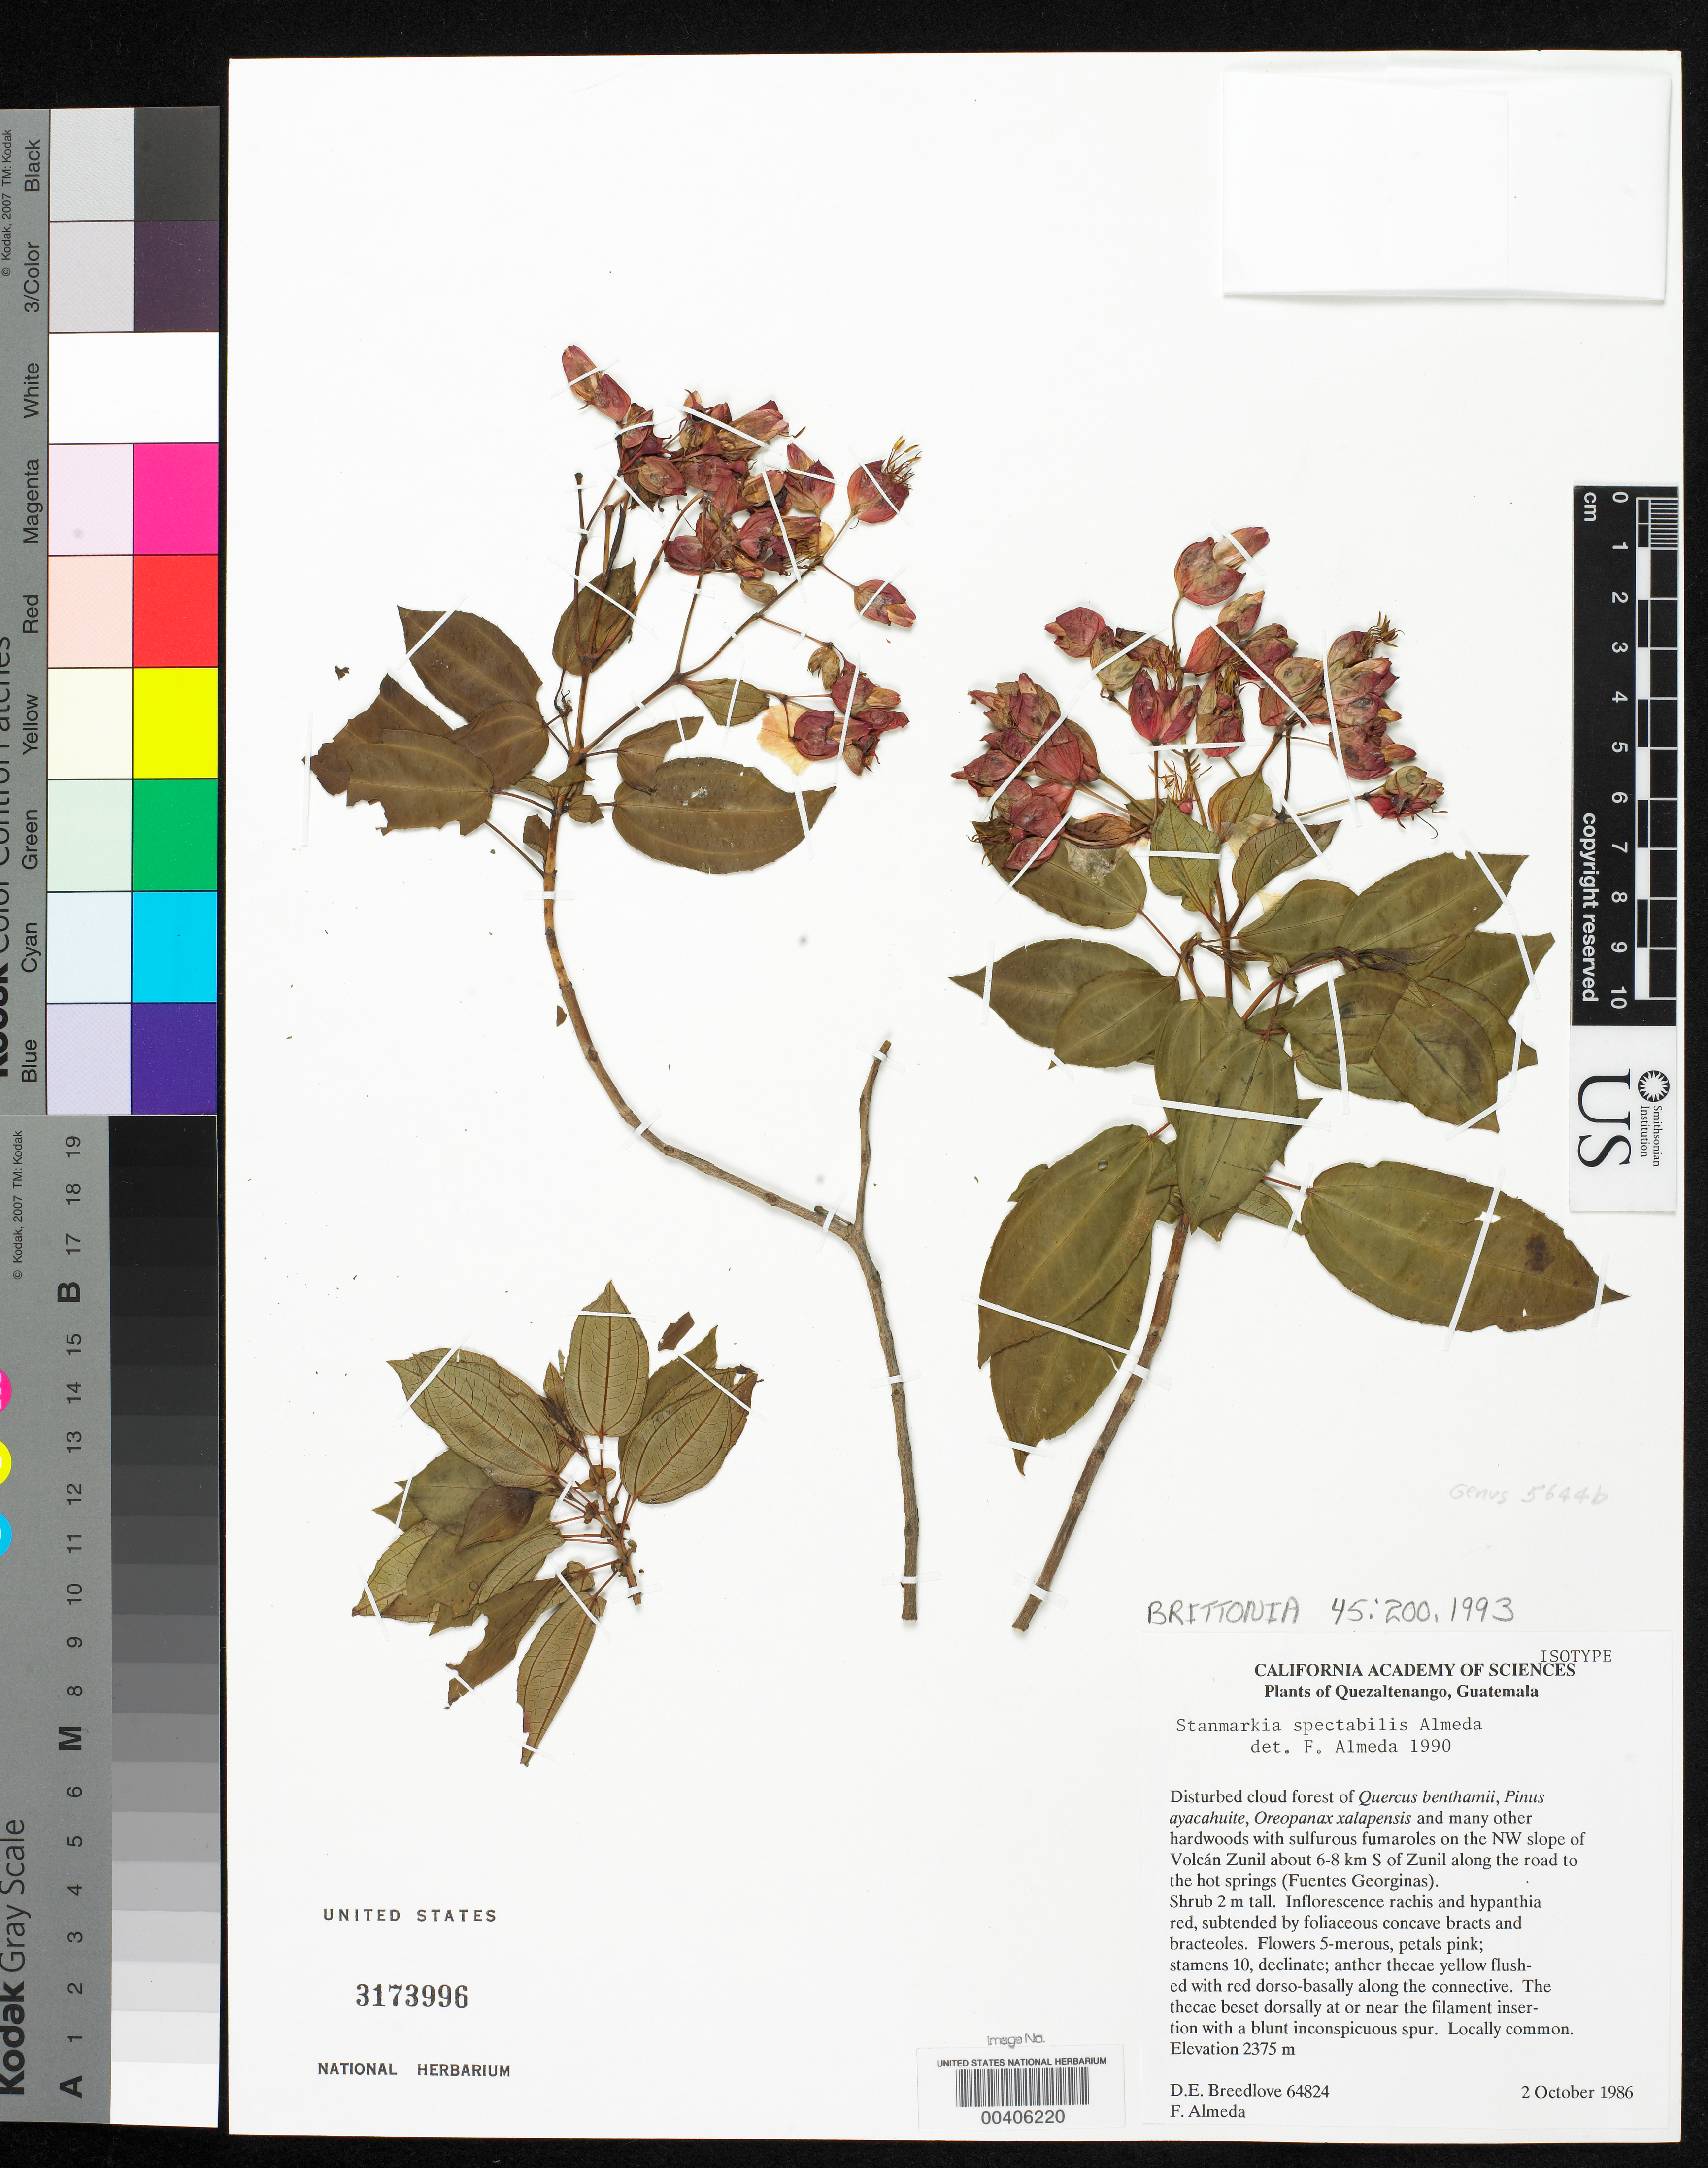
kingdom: Plantae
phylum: Tracheophyta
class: Magnoliopsida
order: Myrtales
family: Melastomataceae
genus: Stanmarkia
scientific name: Stanmarkia spectabilis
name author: Almeda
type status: Isotype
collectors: D. E. Breedlove & F. Almeda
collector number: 64824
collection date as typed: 02 Oct 1986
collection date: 1986-10-02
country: Guatemala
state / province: Quetzaltenango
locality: NW slope of Volcan Zunilca. 6-8 km S of Zunil along road to Hot Springs (Fuente Georginas).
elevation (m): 2375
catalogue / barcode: US 3173996